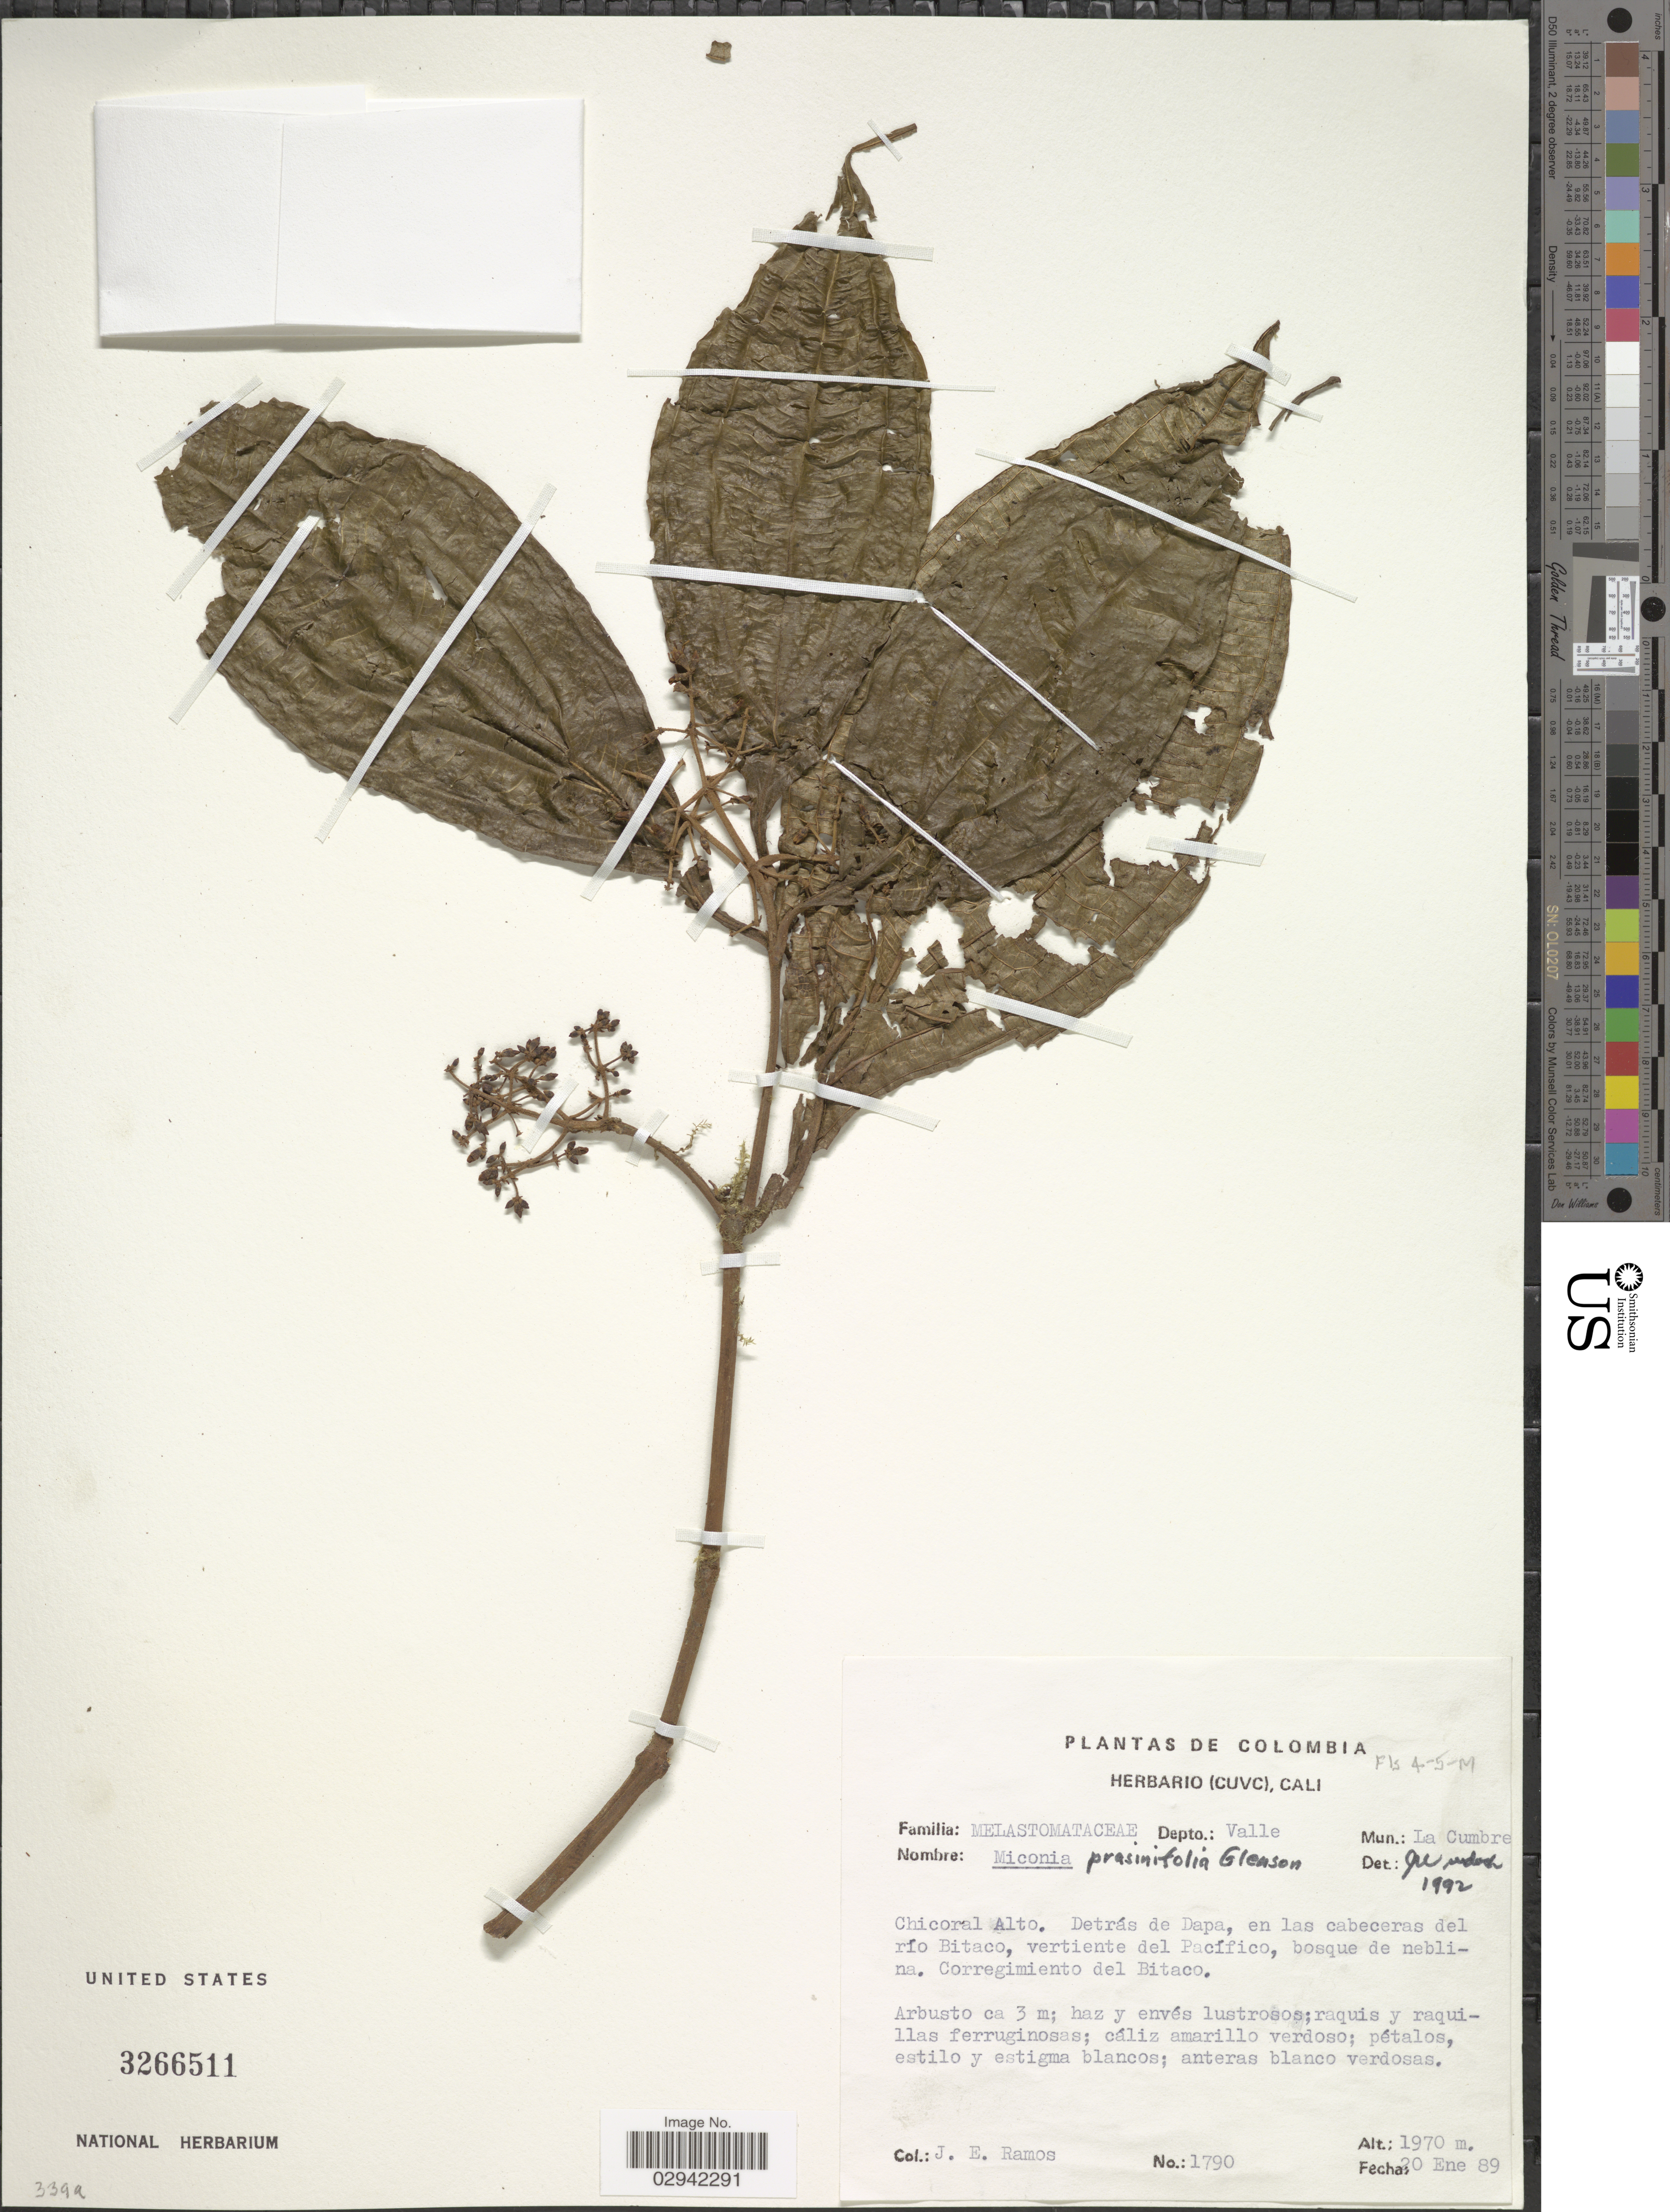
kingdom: Plantae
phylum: Tracheophyta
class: Magnoliopsida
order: Myrtales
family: Melastomataceae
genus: Miconia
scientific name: Miconia prasinifolia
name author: Gleason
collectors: J. E. Ramos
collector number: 1790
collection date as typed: Transcribed d/m/y: 30/1/89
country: Colombia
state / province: Valle del Cauca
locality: Depto.: Valle, Mun.: La Cumbre, Chicoral Alto. Detrás de Dapa, en las cabeceras del rio Bitaco, vertiente del Pacífico, bosque de neblina. Corregimiento del Bitaco.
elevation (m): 1970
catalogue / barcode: US 3266511